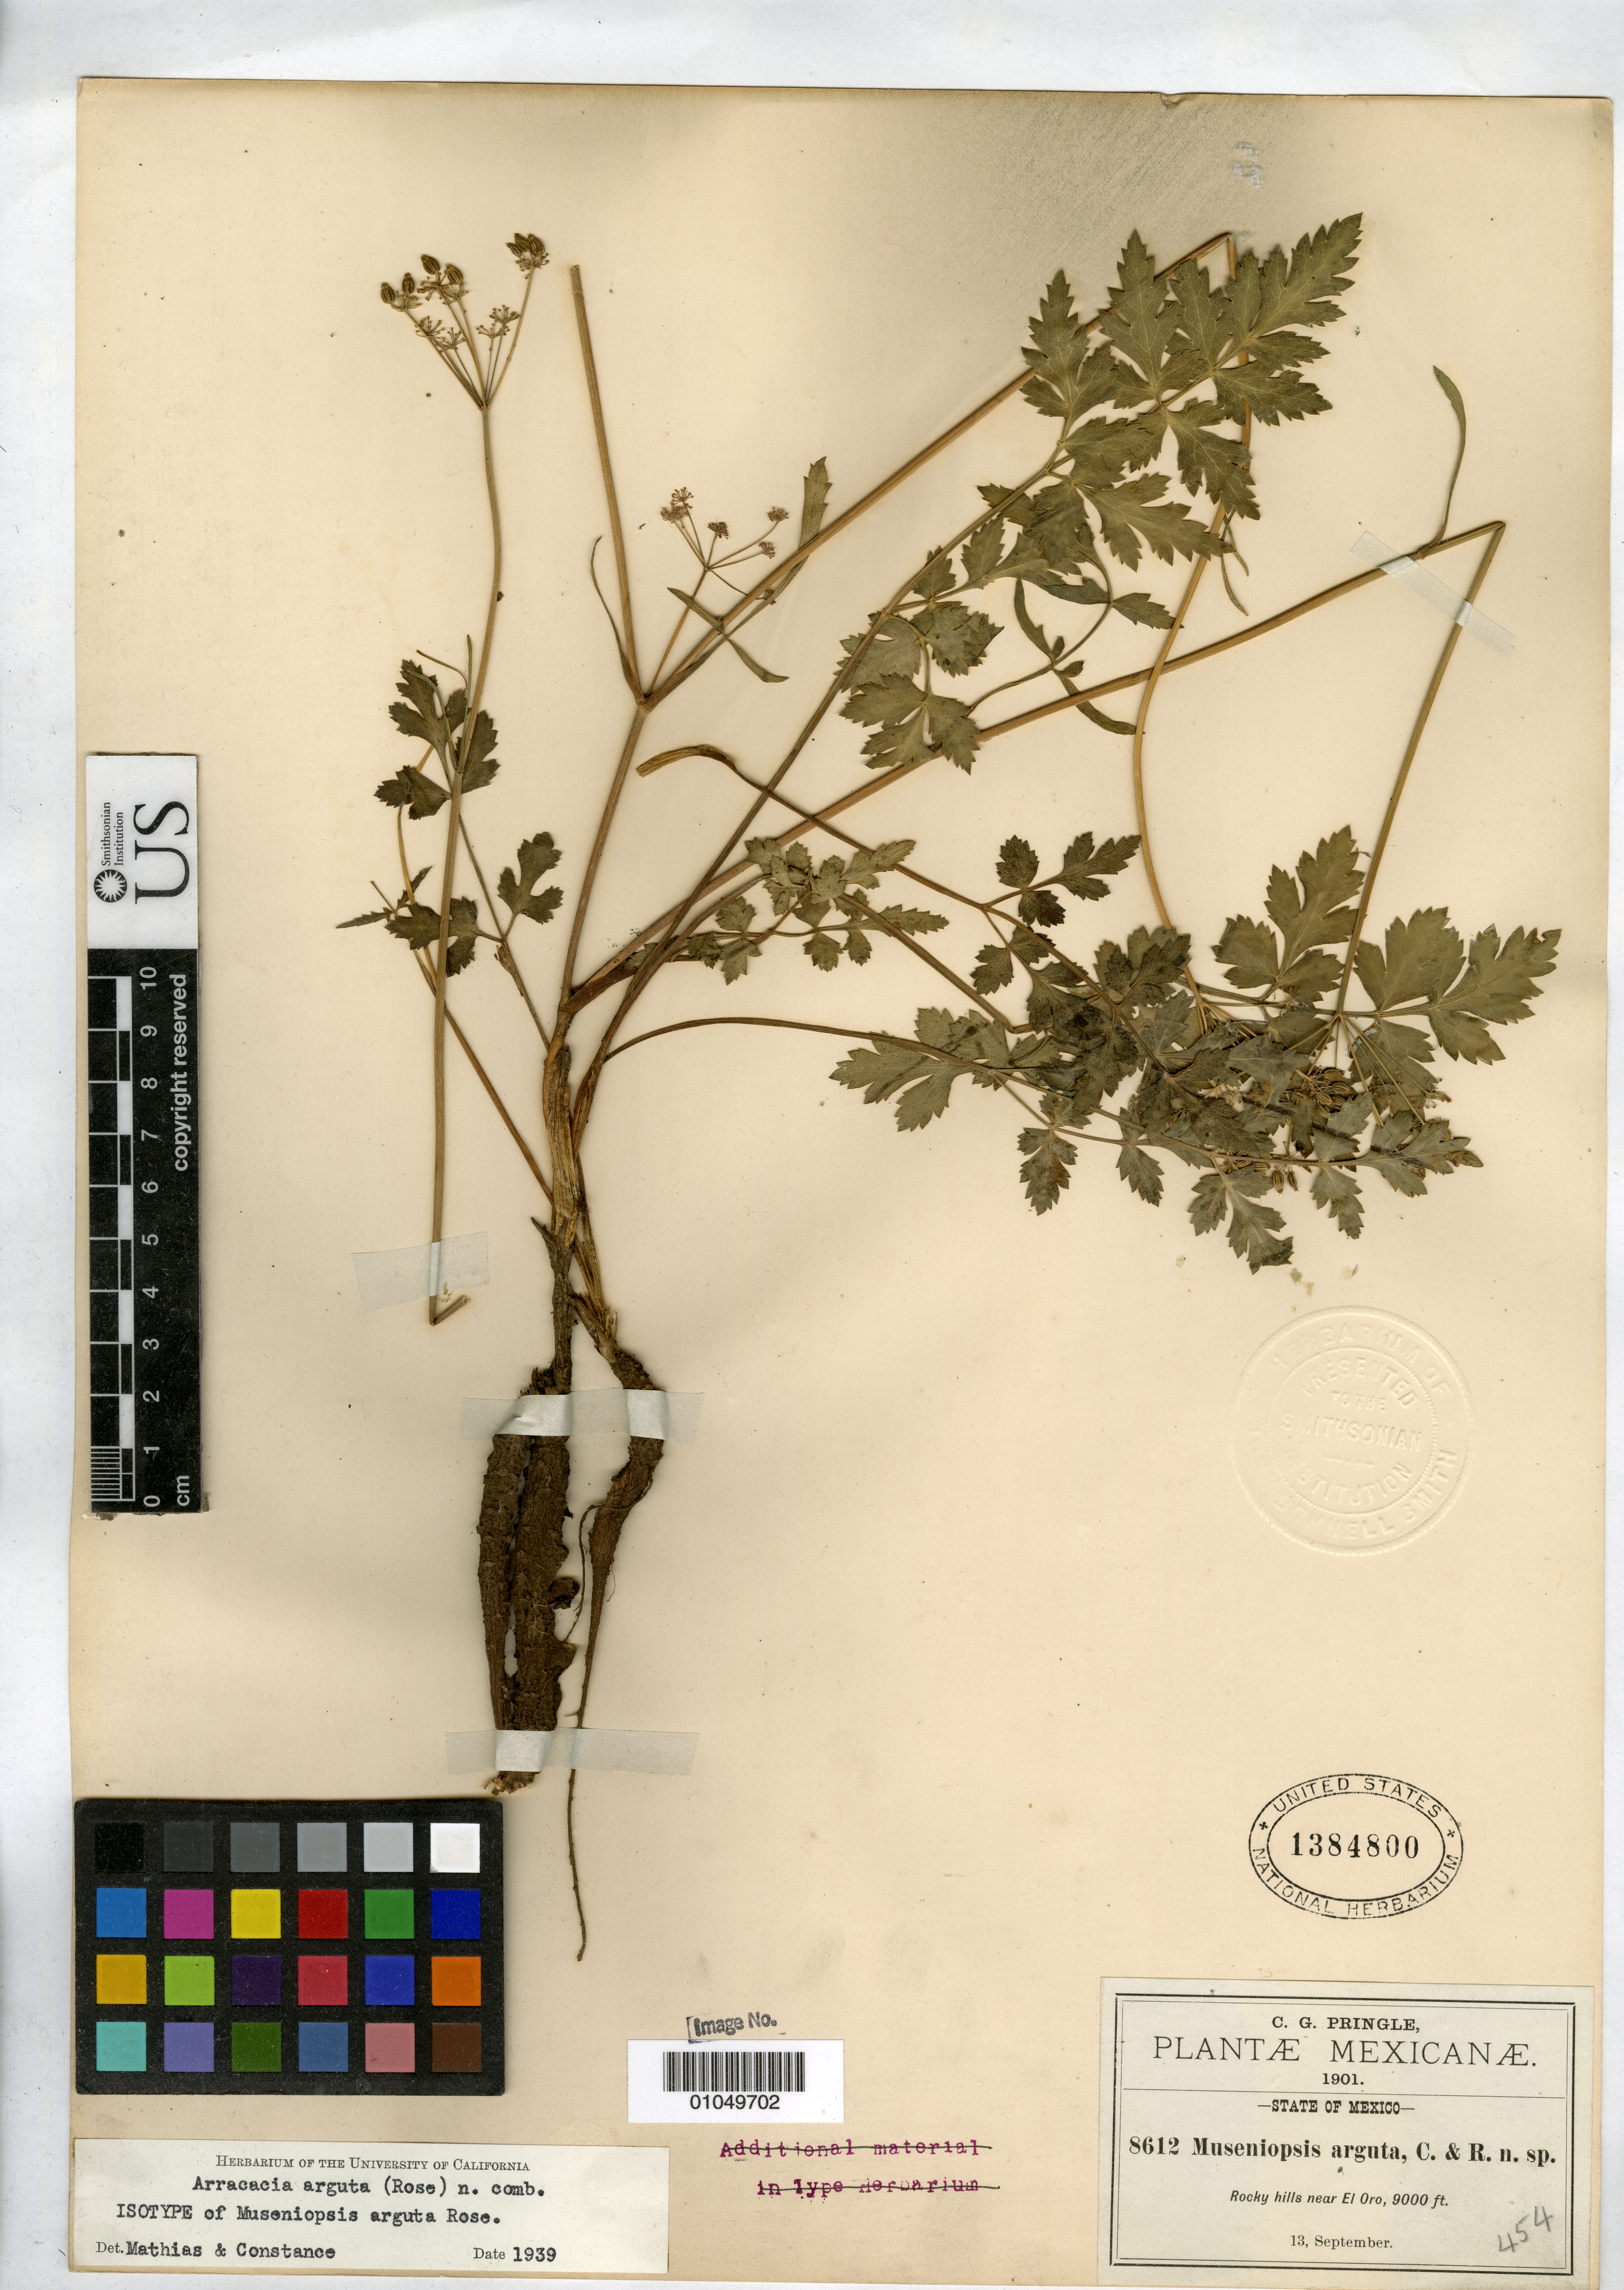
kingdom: Plantae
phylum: Tracheophyta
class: Magnoliopsida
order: Apiales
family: Apiaceae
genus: Museniopsis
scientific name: Museniopsis arguta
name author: Rose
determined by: Mathias, M. E.; Constance, L.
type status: Isotype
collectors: C. G. Pringle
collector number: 8612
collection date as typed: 13 Sep 1901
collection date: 1901-09-13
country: Mexico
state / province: Michoacán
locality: Rocky hills near El Oro.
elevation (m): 2743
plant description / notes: Protologue (mis-) cites collection number as "6812".; Specimen ex John Donnell Smith herbarium.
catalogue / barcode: US 1384800